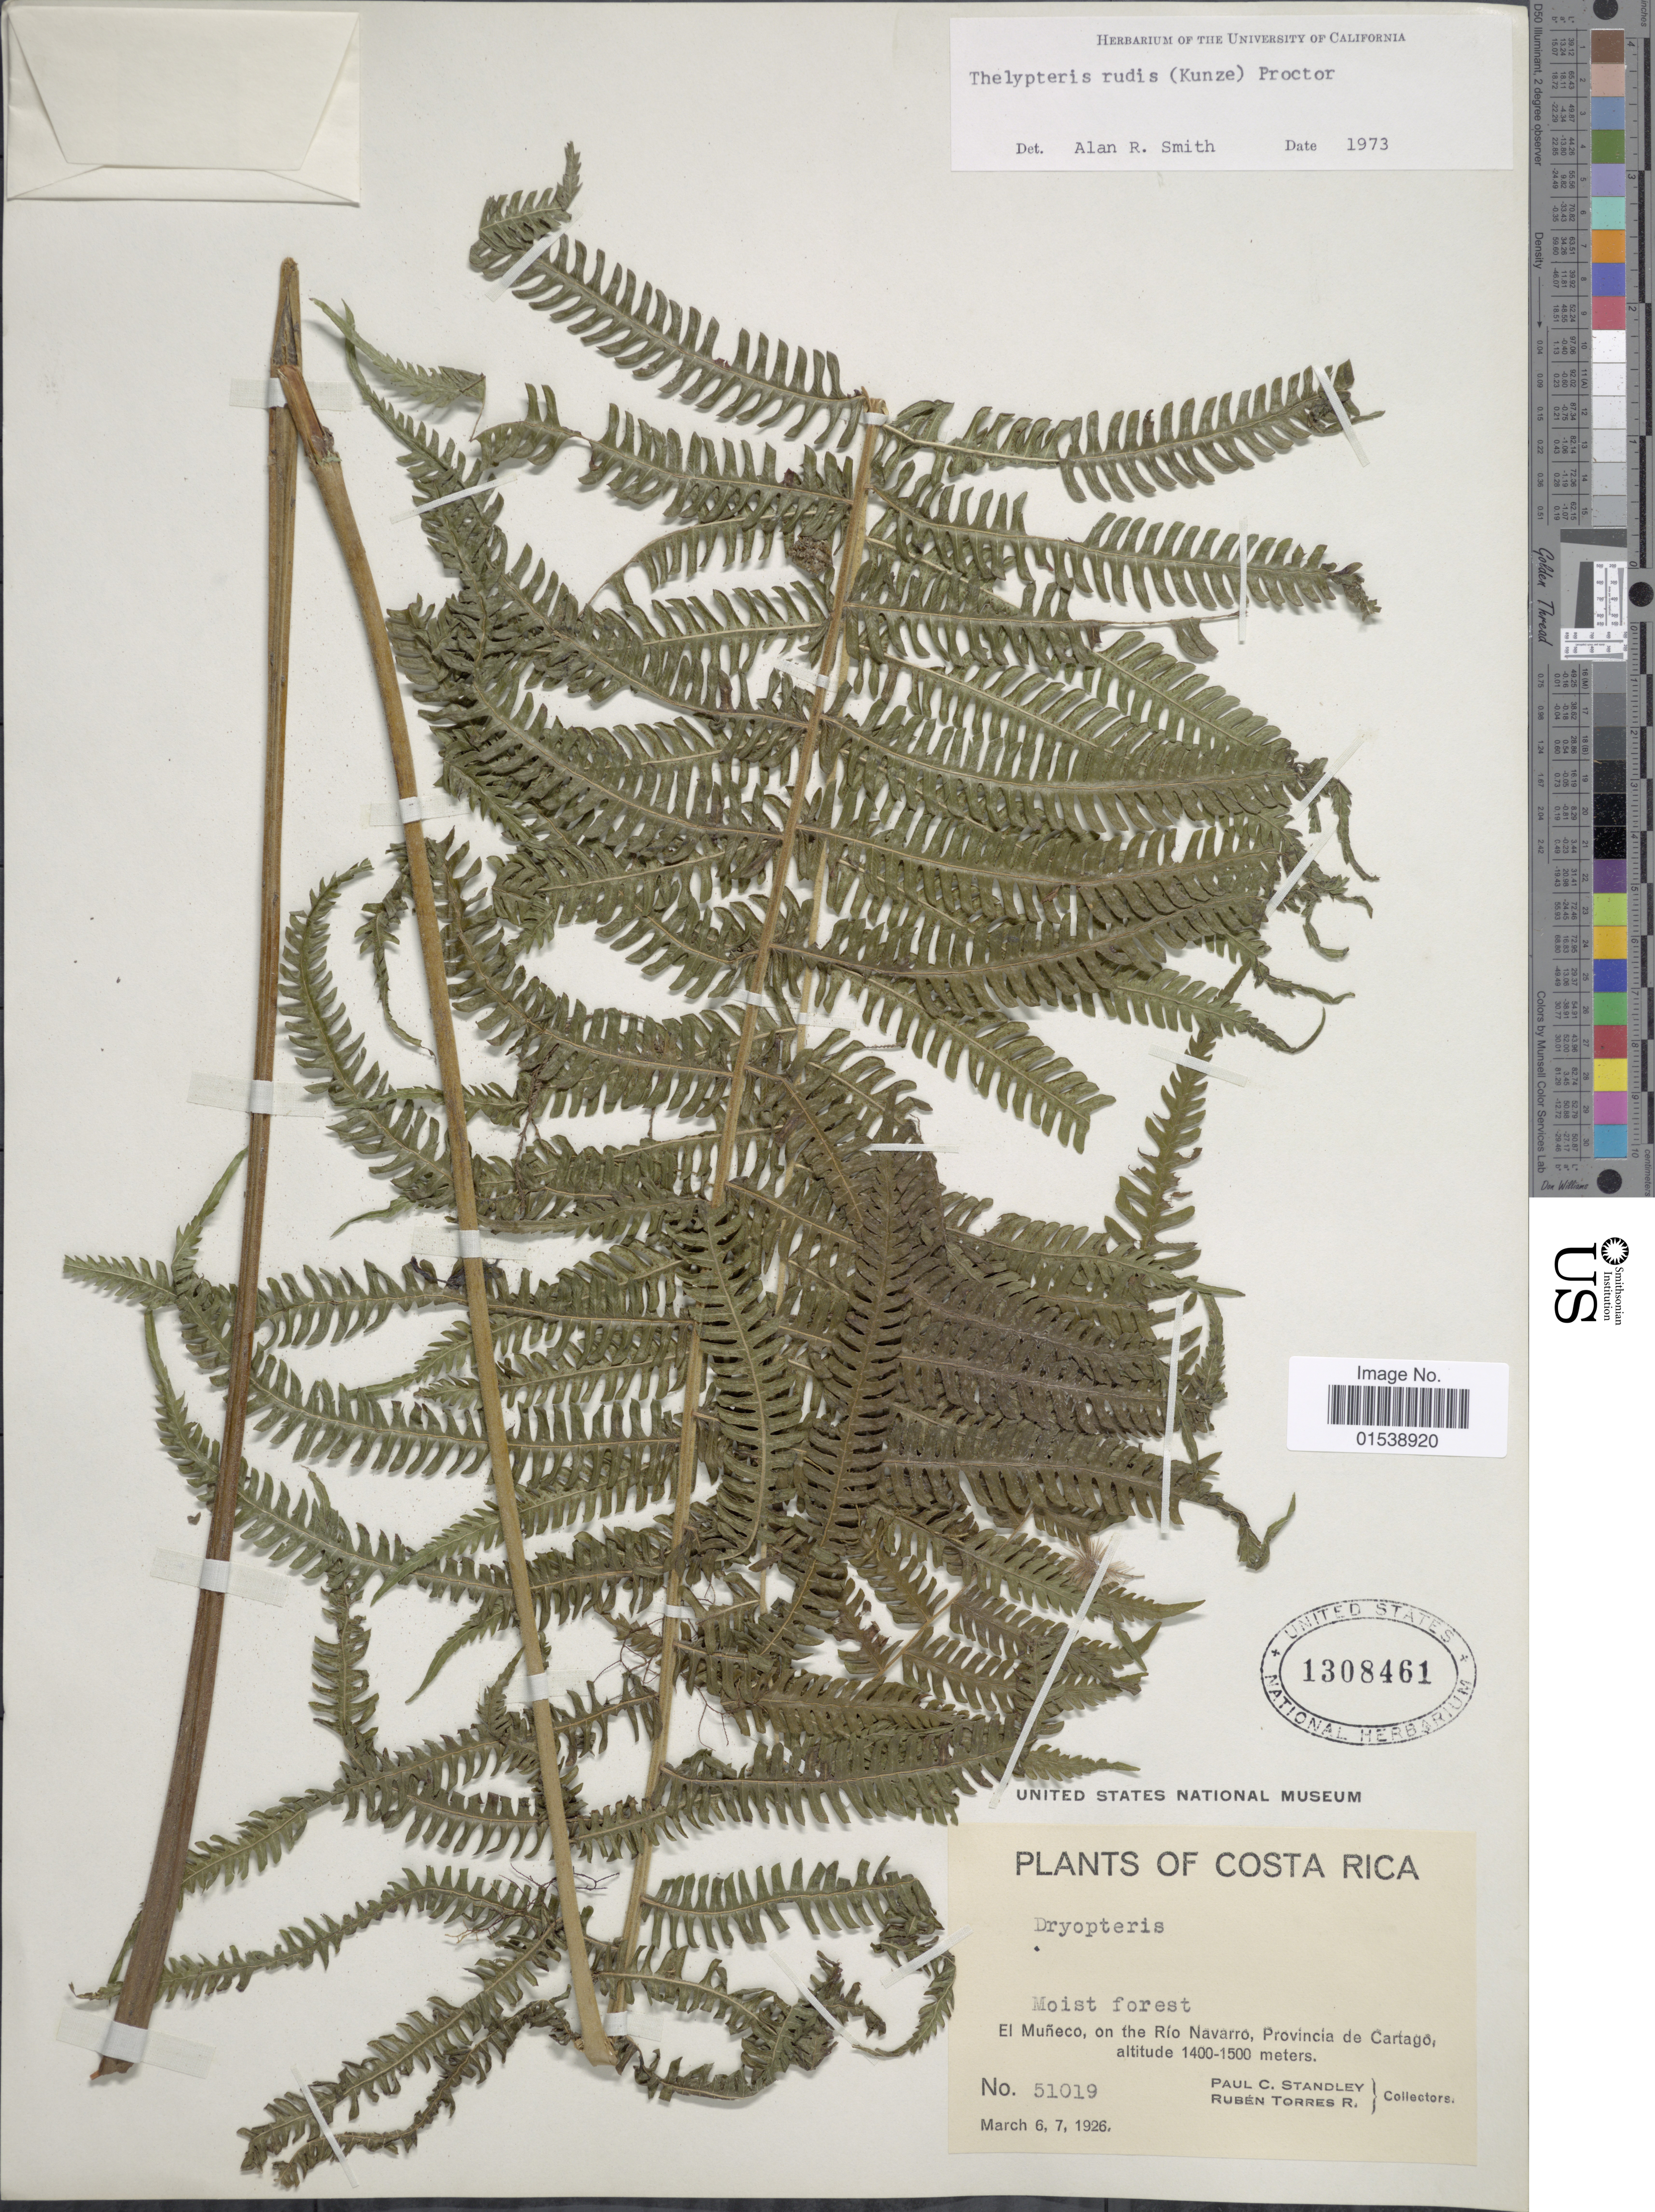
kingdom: Plantae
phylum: Tracheophyta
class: Polypodiopsida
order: Polypodiales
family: Thelypteridaceae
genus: Amauropelta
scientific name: Amauropelta rudis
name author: (Kunze) Pic. Serm.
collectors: P. C. Standley & R. Torres Rojas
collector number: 51019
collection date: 1926-03-06/1926-03-07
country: Costa Rica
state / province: Cartago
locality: El Muneco, on the Rio Navarro, Provincia de Cartago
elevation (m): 1400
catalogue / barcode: US 1308461